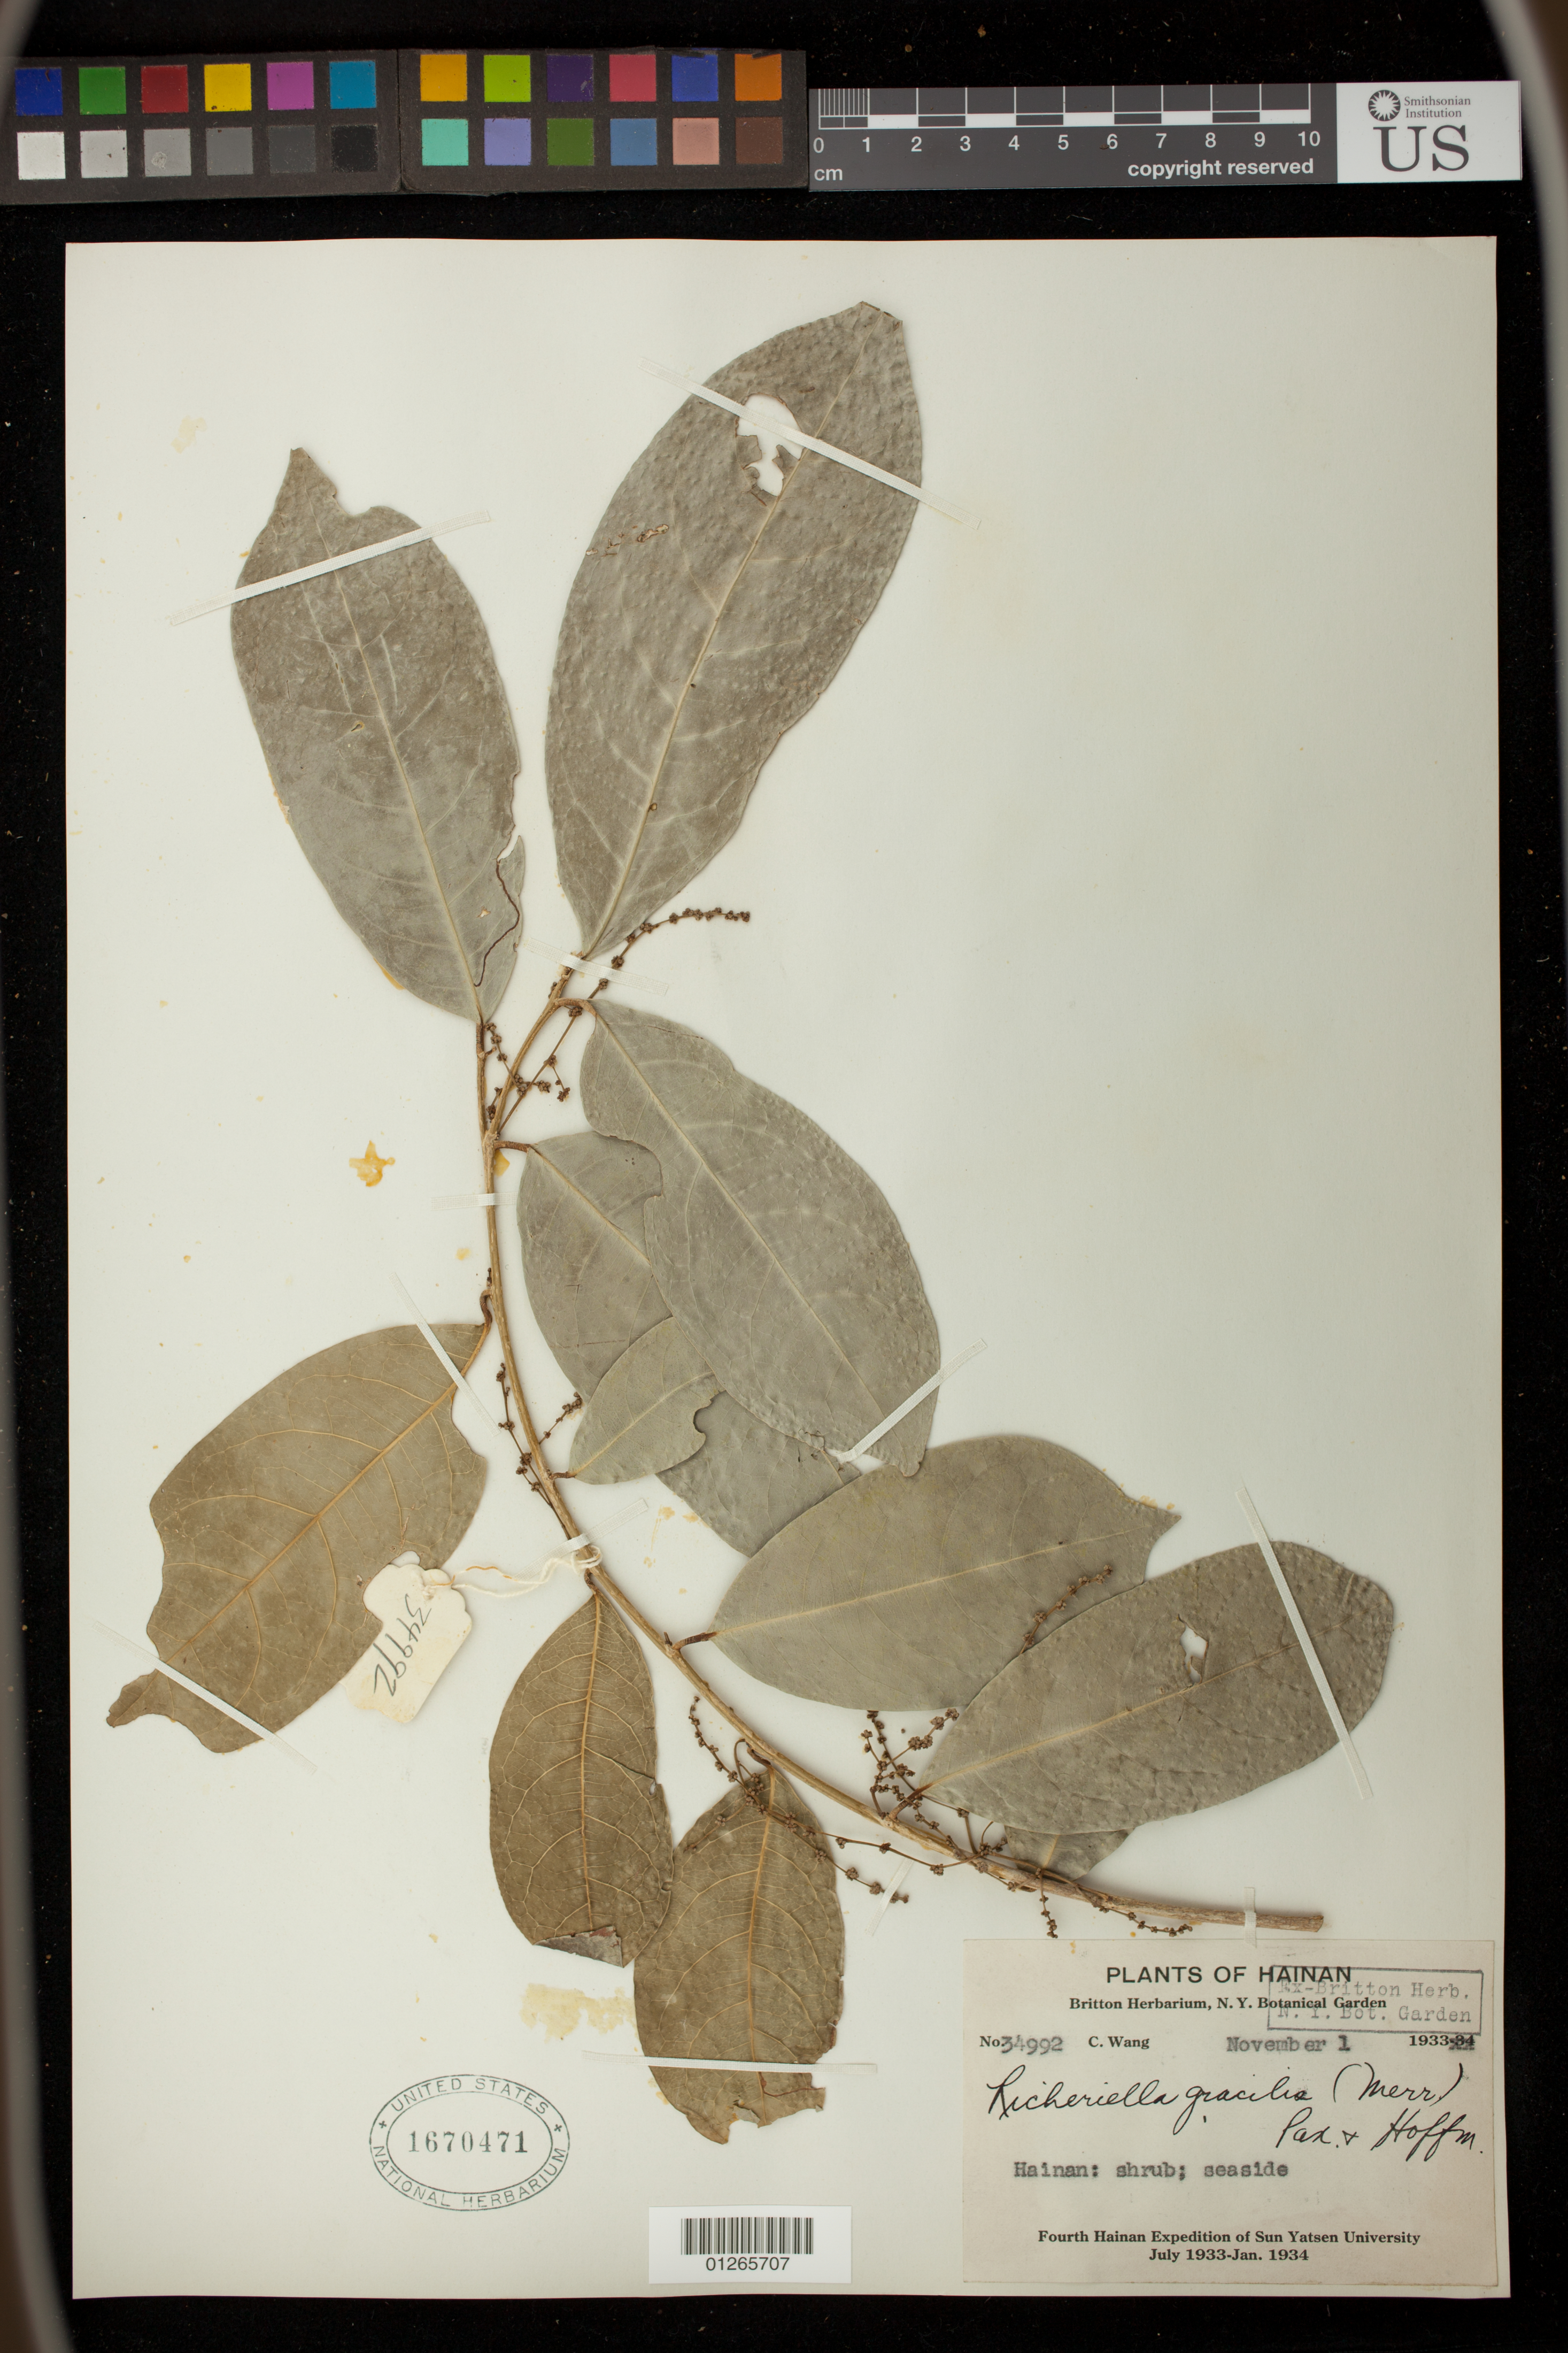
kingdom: Plantae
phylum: Tracheophyta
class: Magnoliopsida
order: Malpighiales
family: Phyllanthaceae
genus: Richeriella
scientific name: Richeriella gracilis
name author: (Merr.) Pax & K. Hoffm.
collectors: C. Wang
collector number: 34992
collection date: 1933-11-01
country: China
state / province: Hainan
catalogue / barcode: US 1670471